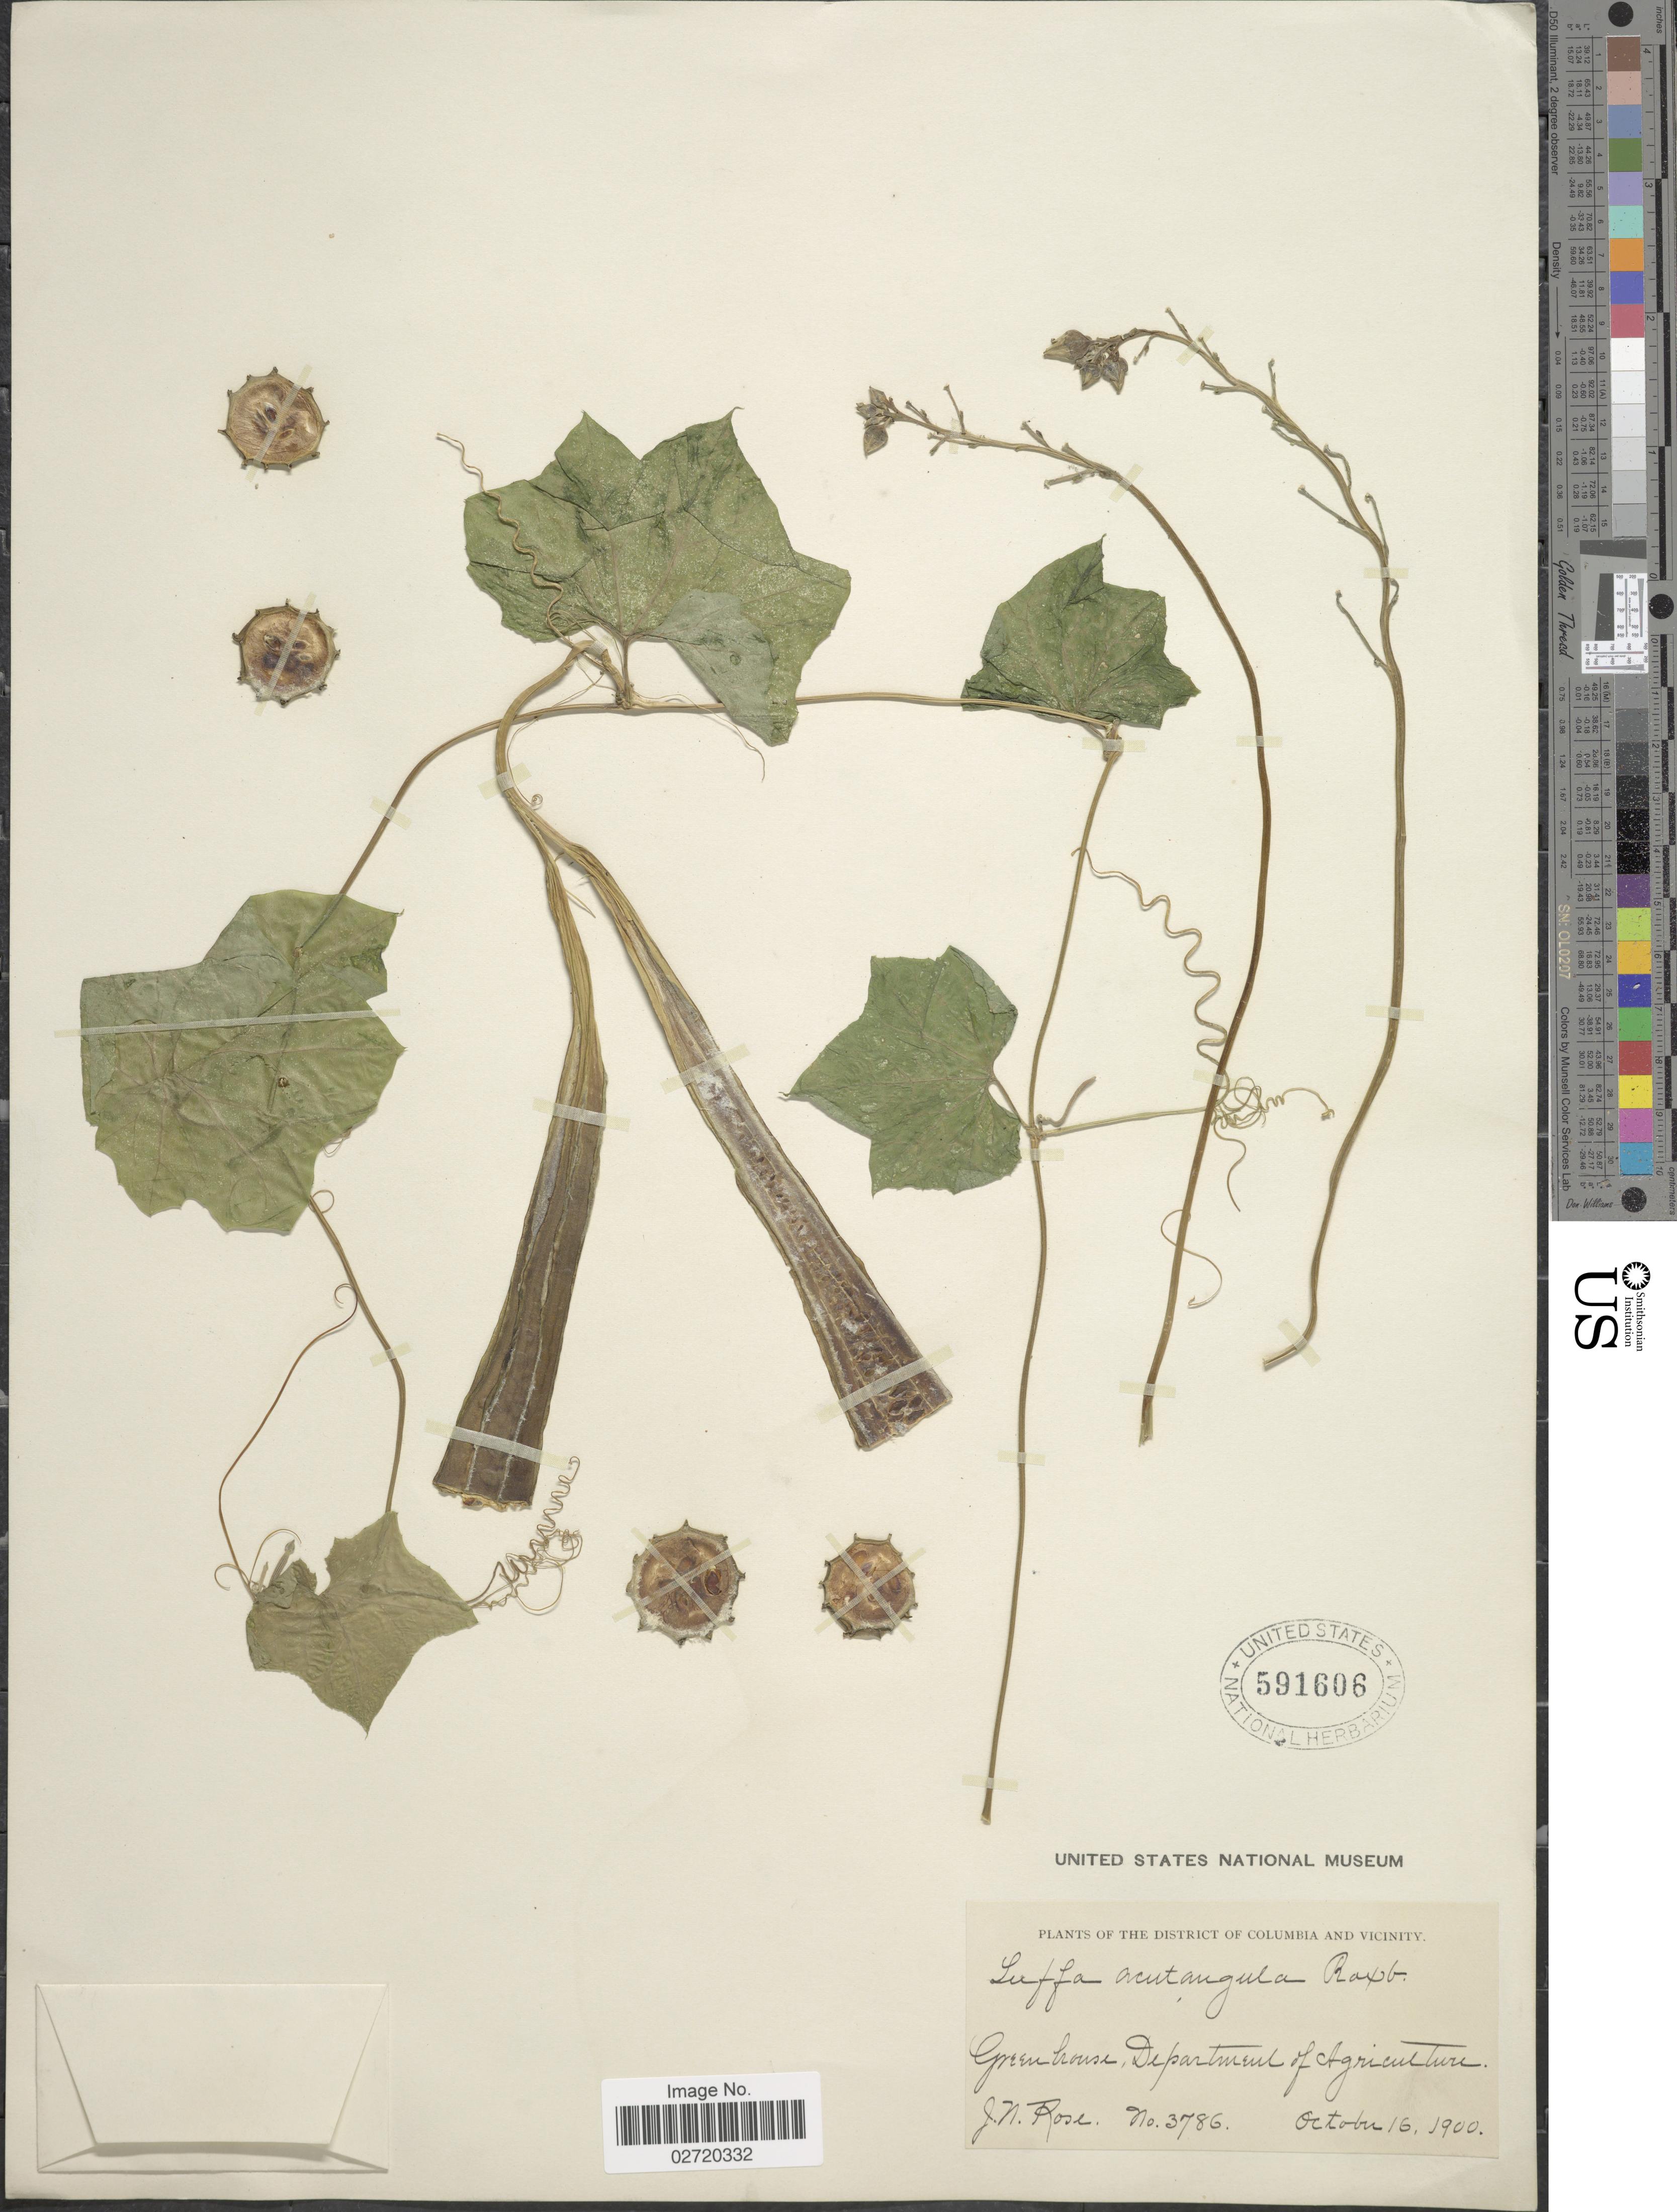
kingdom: Plantae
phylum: Tracheophyta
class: Magnoliopsida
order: Cucurbitales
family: Cucurbitaceae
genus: Luffa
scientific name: Luffa acutangula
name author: (L.) Roxb.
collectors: J. N. Rose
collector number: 3786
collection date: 1900-10-16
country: United States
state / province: District of Columbia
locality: Greenhouse, Department of Agriculture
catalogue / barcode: US 591606